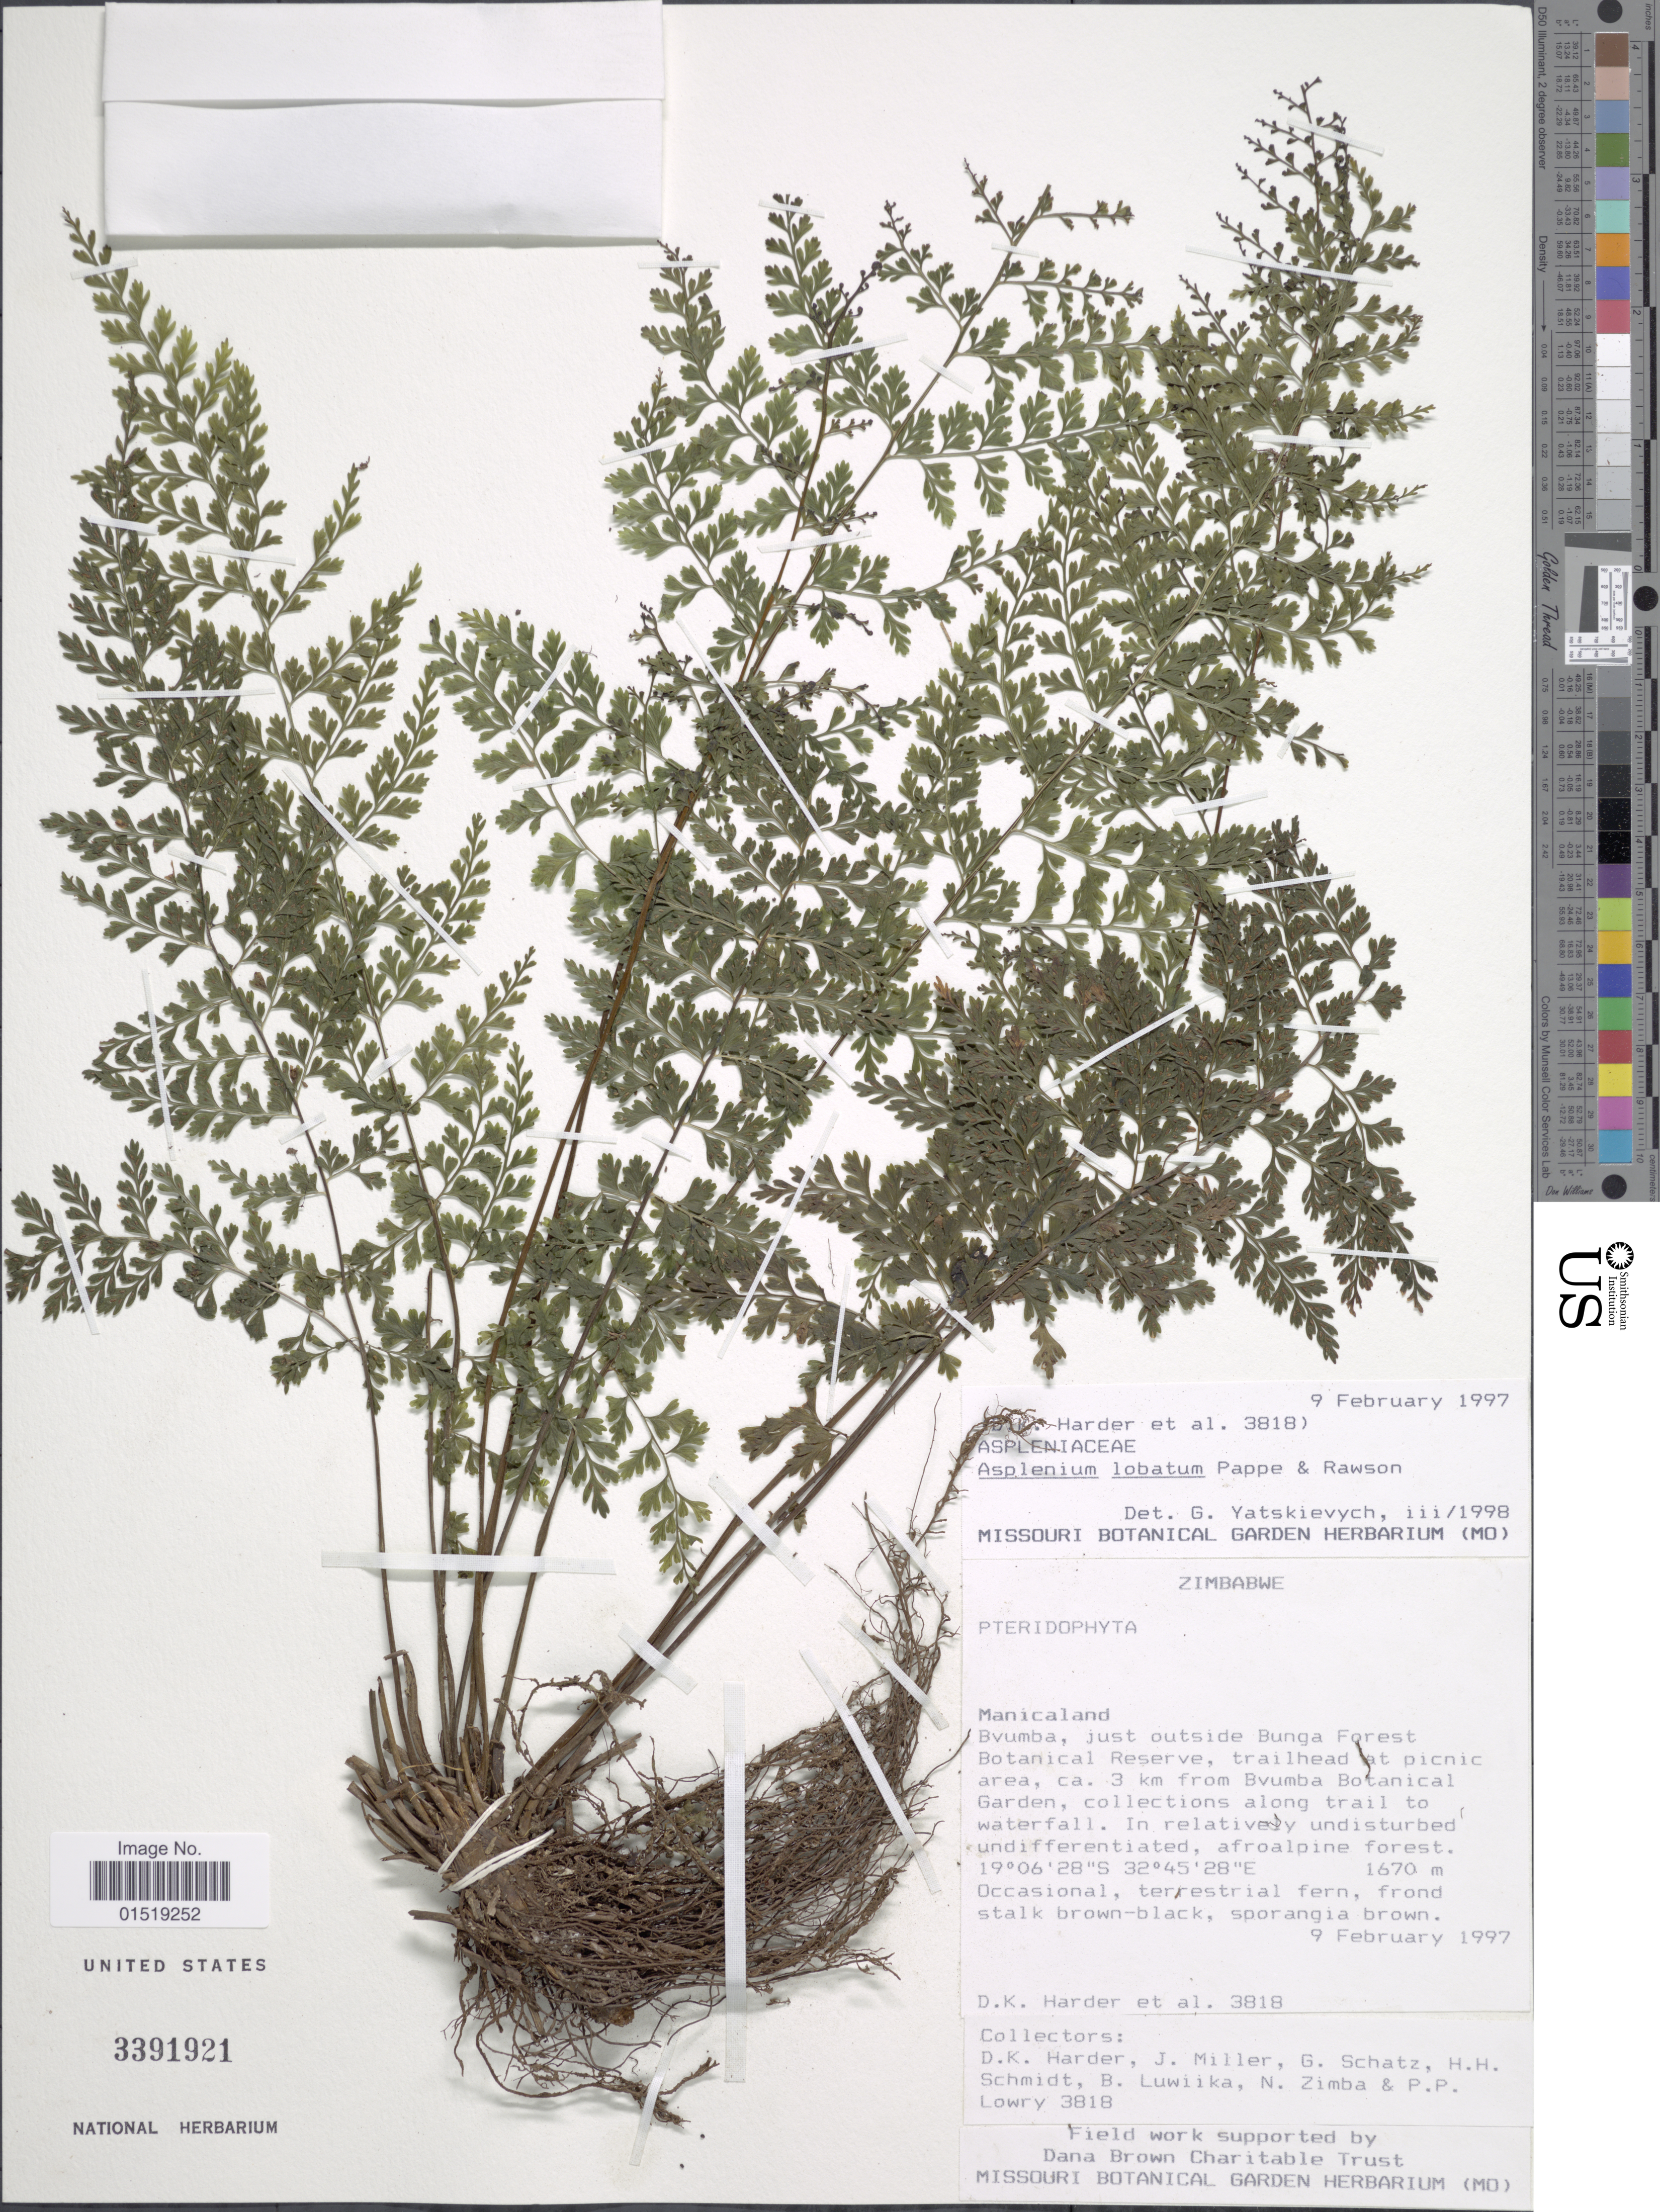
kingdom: Plantae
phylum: Tracheophyta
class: Polypodiopsida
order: Polypodiales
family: Aspleniaceae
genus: Asplenium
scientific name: Asplenium lobatum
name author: Pappe & Rawson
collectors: D. Harder, J. Miller, G. Schatz, H. H. Schmidt & et al.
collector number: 3818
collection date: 1997-02-09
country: Zimbabwe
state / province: Manicaland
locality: Bvumba, just outside Bunga Forest Botanical Reserve, trailhead at picnic area, ca. 3 km from Bvumba Botanical Garden, collections along trail to waterfall.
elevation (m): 1670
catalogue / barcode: US 3391921